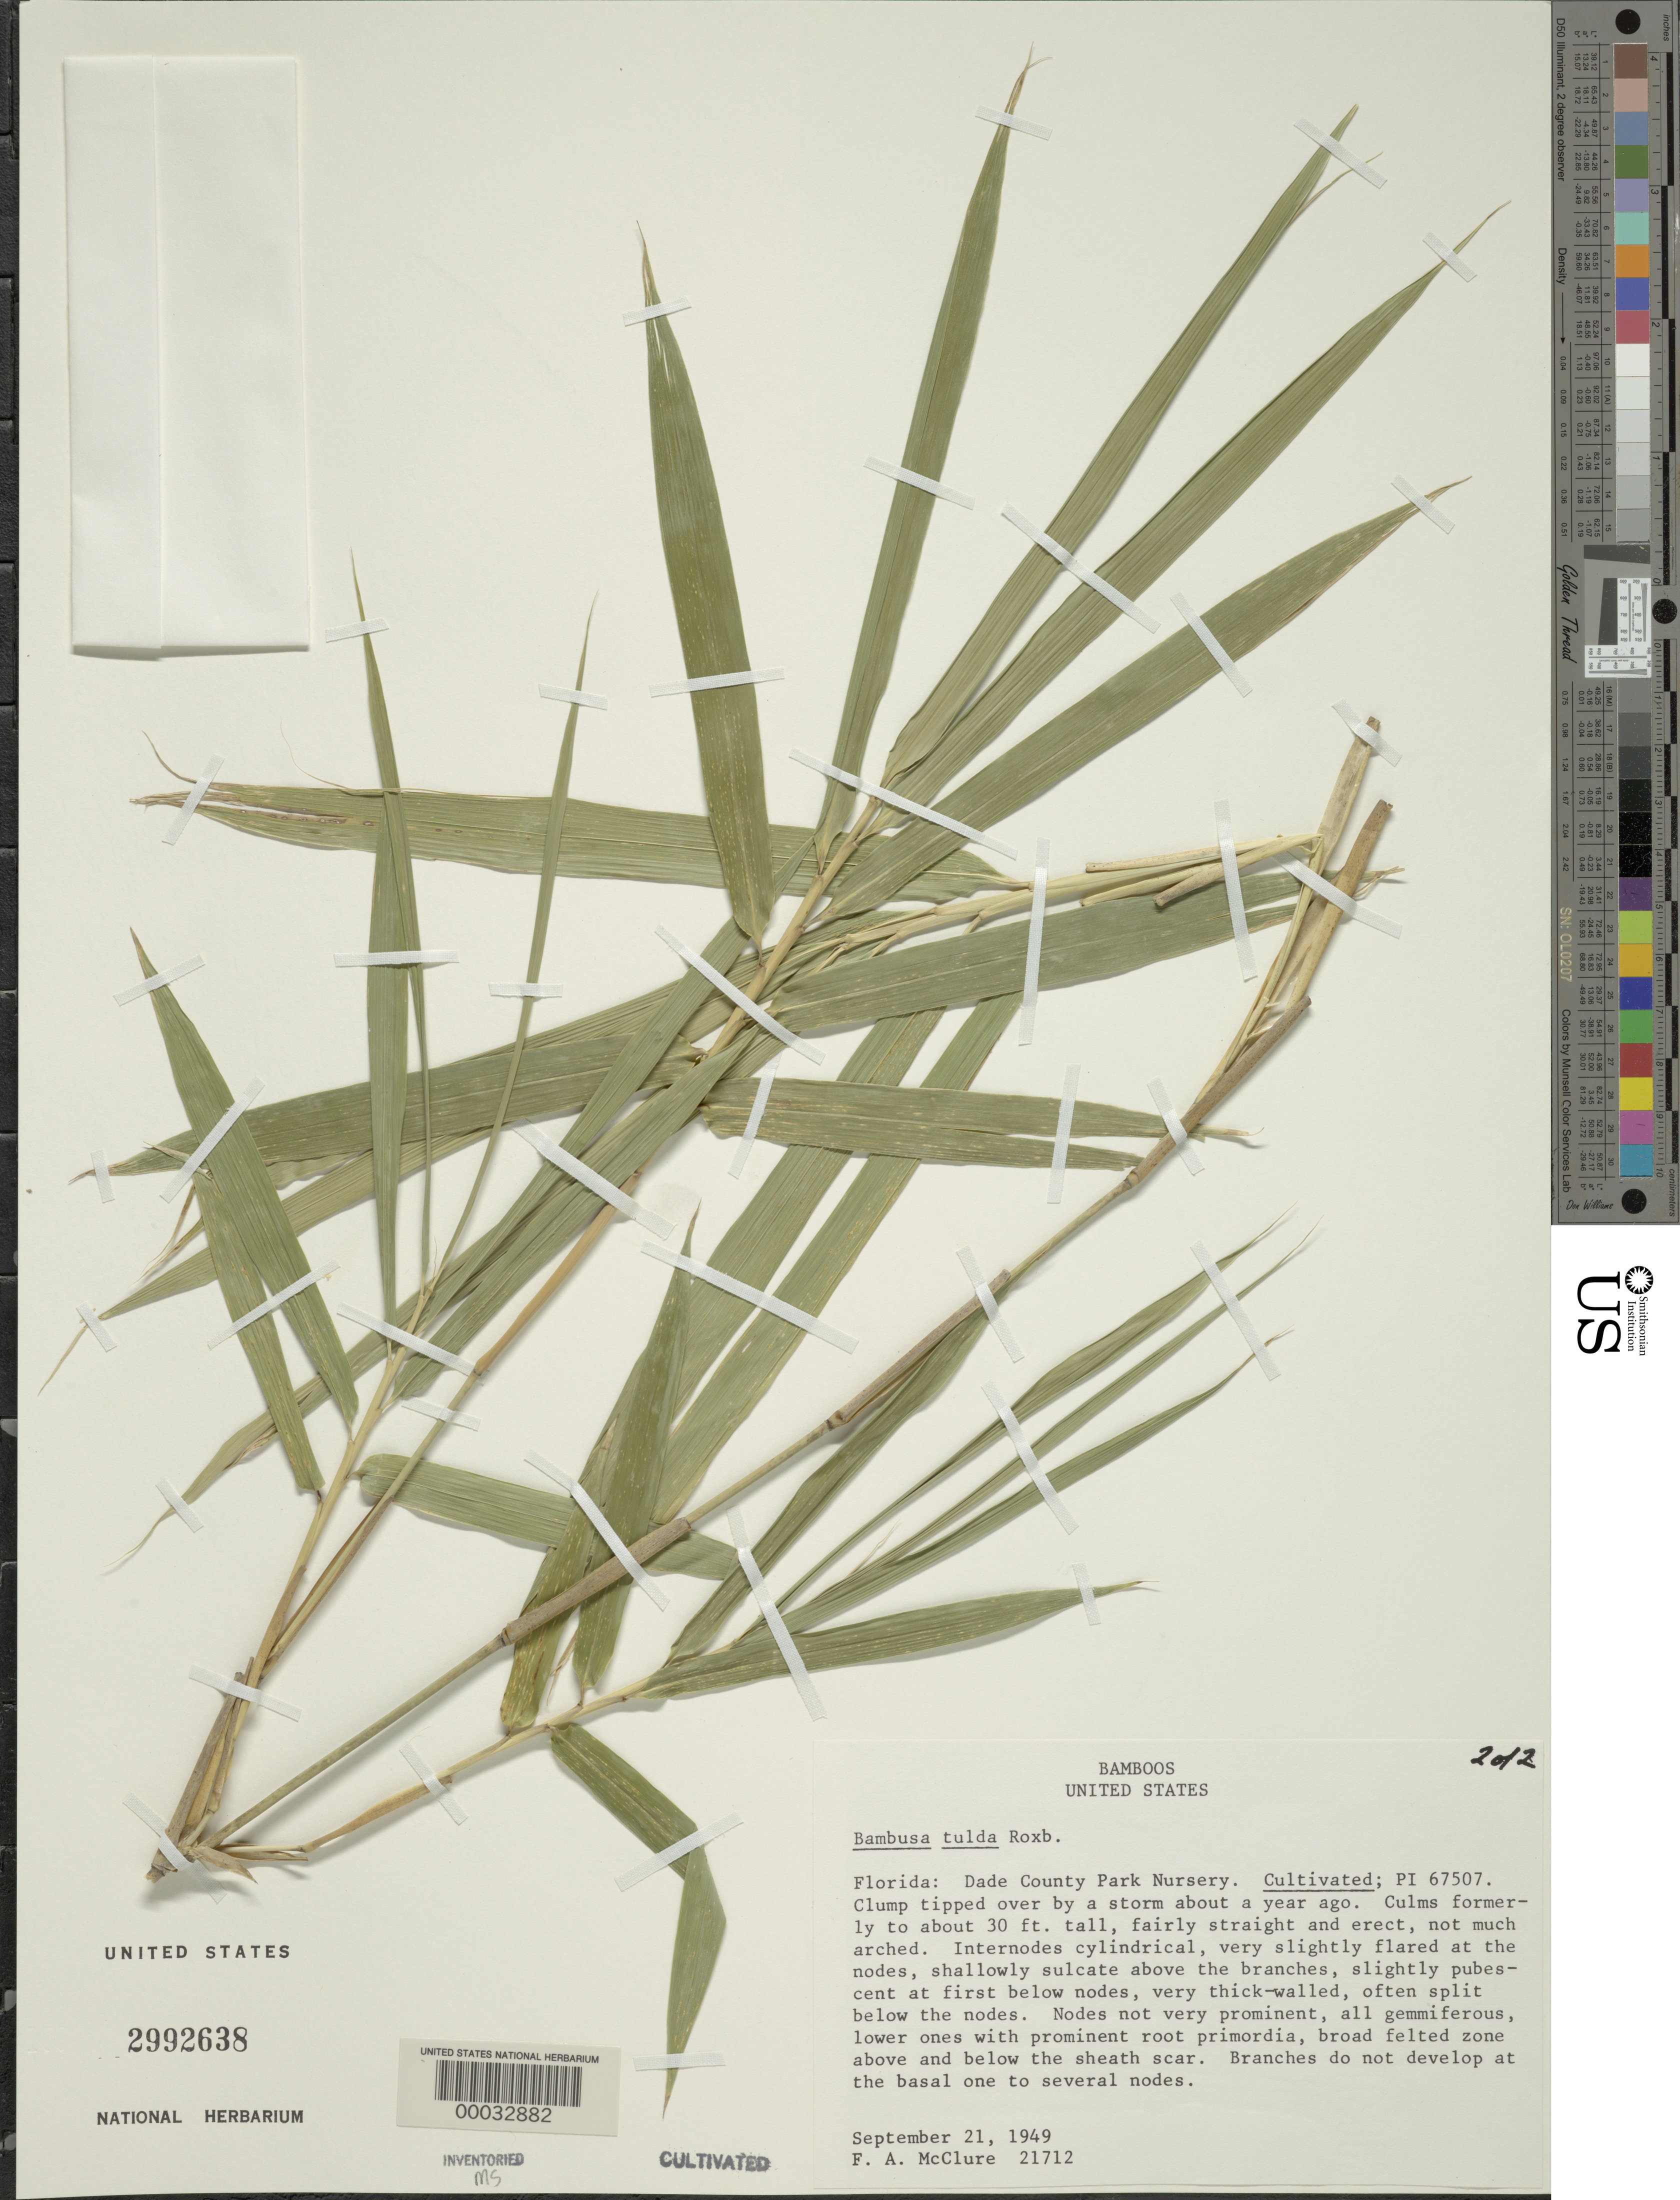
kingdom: Plantae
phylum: Tracheophyta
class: Liliopsida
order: Poales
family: Poaceae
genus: Bambusa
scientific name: Bambusa tulda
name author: Roxb.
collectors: F. A. McClure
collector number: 21712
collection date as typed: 21 Sep 1949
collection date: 1949-09-21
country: United States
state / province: Florida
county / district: Dade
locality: Dade county park nursery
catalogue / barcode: US 2992638